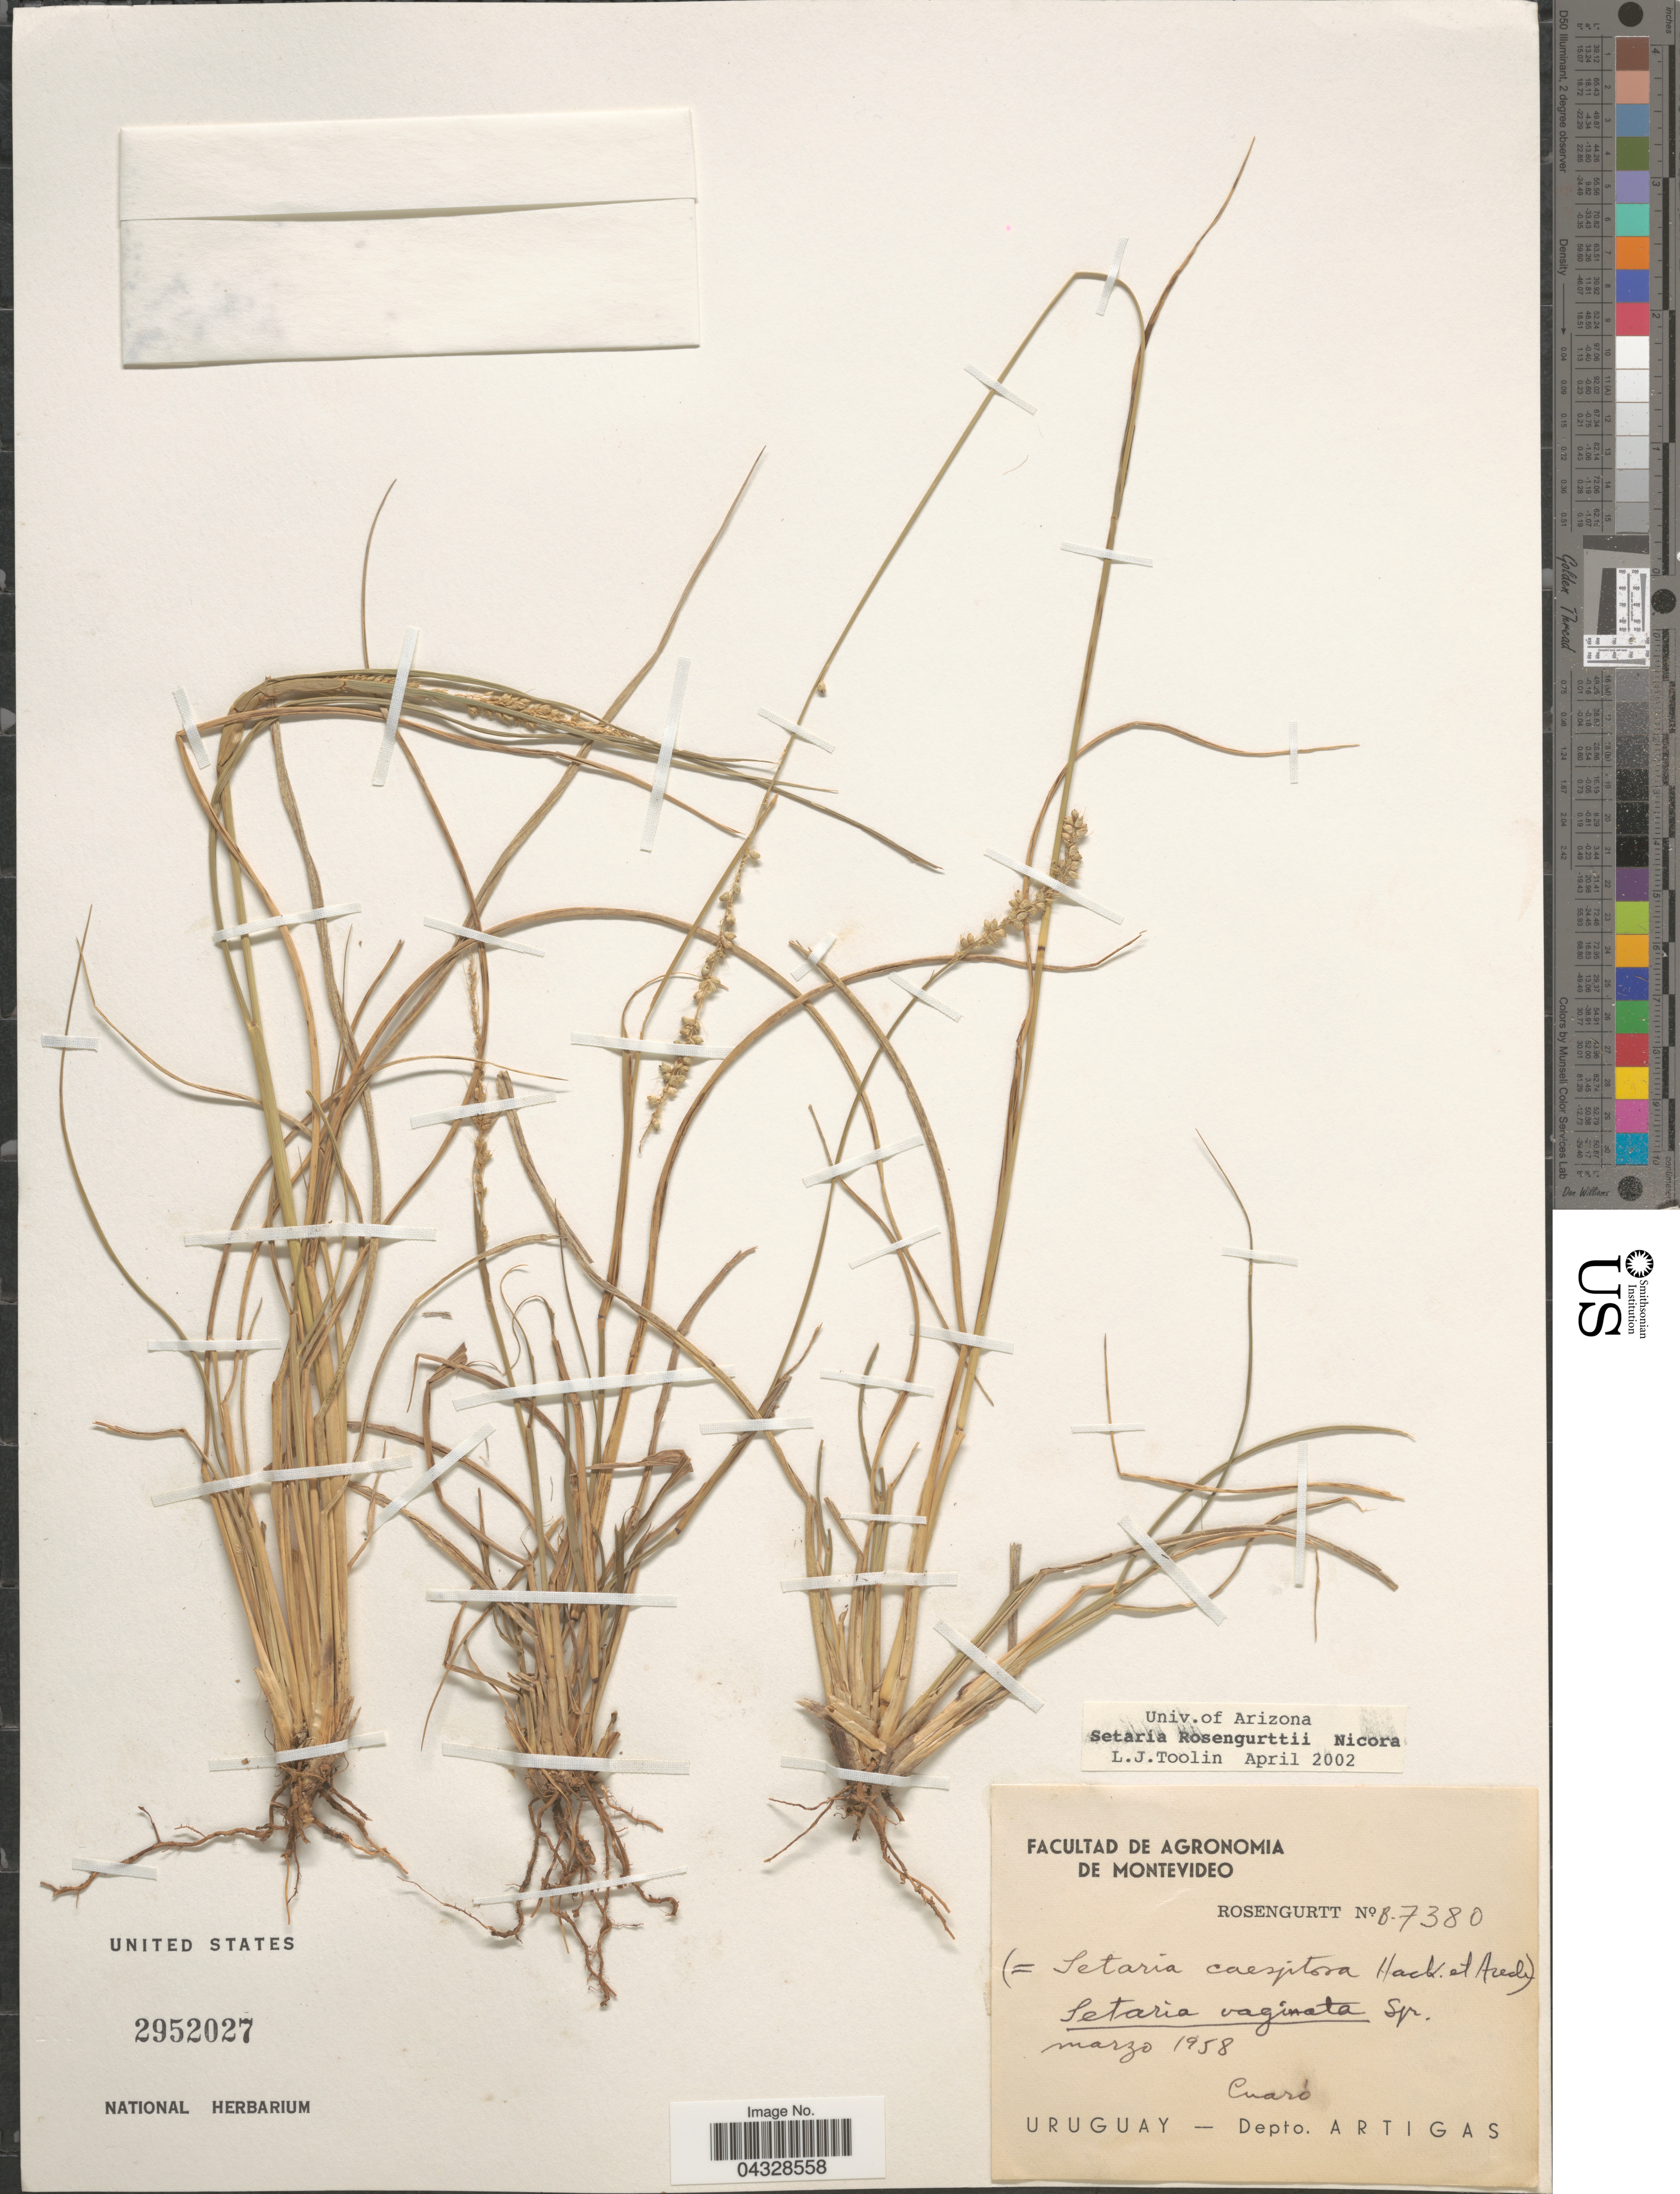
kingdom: Plantae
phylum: Tracheophyta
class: Liliopsida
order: Poales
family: Poaceae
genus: Setaria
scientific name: Setaria rosengurttii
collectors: Rosengurtt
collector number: B-7380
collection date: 1958-03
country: Uruguay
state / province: Artigas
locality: Cuaró. Depto. Artigas.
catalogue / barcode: US 2952027